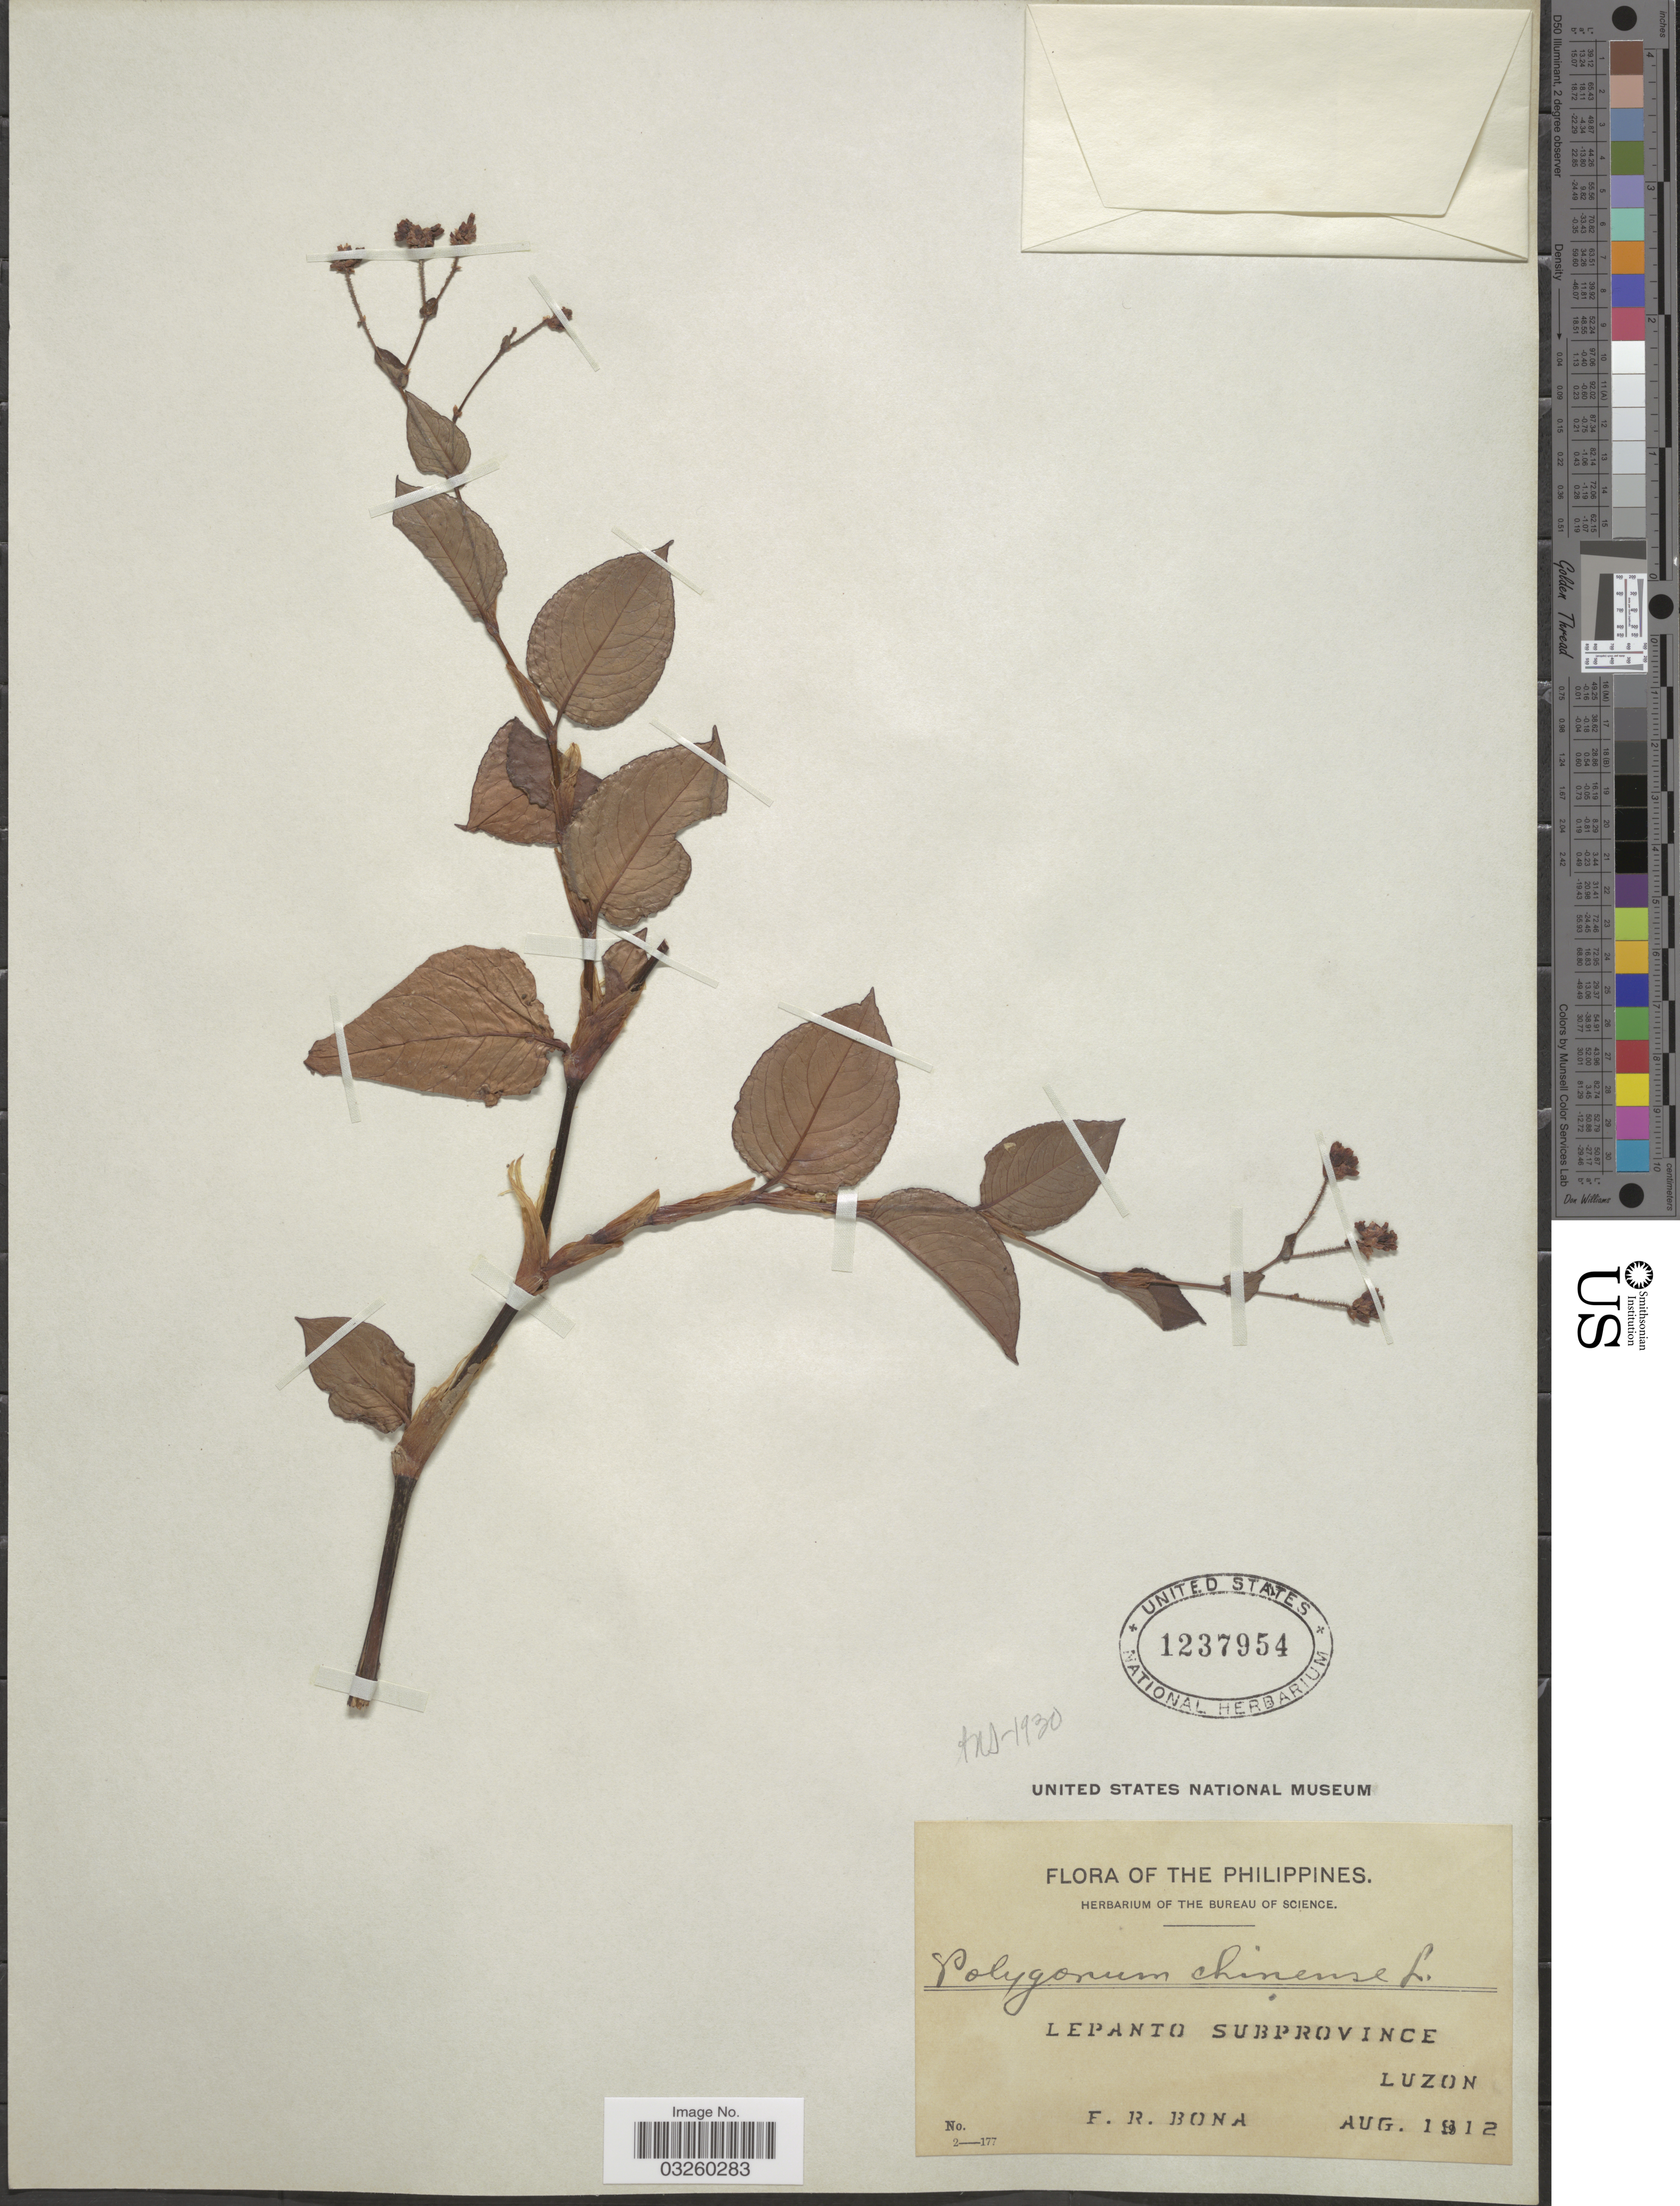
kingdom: Plantae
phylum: Tracheophyta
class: Magnoliopsida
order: Caryophyllales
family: Polygonaceae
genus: Polygonum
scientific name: Polygonum chinense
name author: L.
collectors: F. Bona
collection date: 1912-08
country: Philippines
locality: Lepanto Subprovince. Luzon.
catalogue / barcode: US 1237954